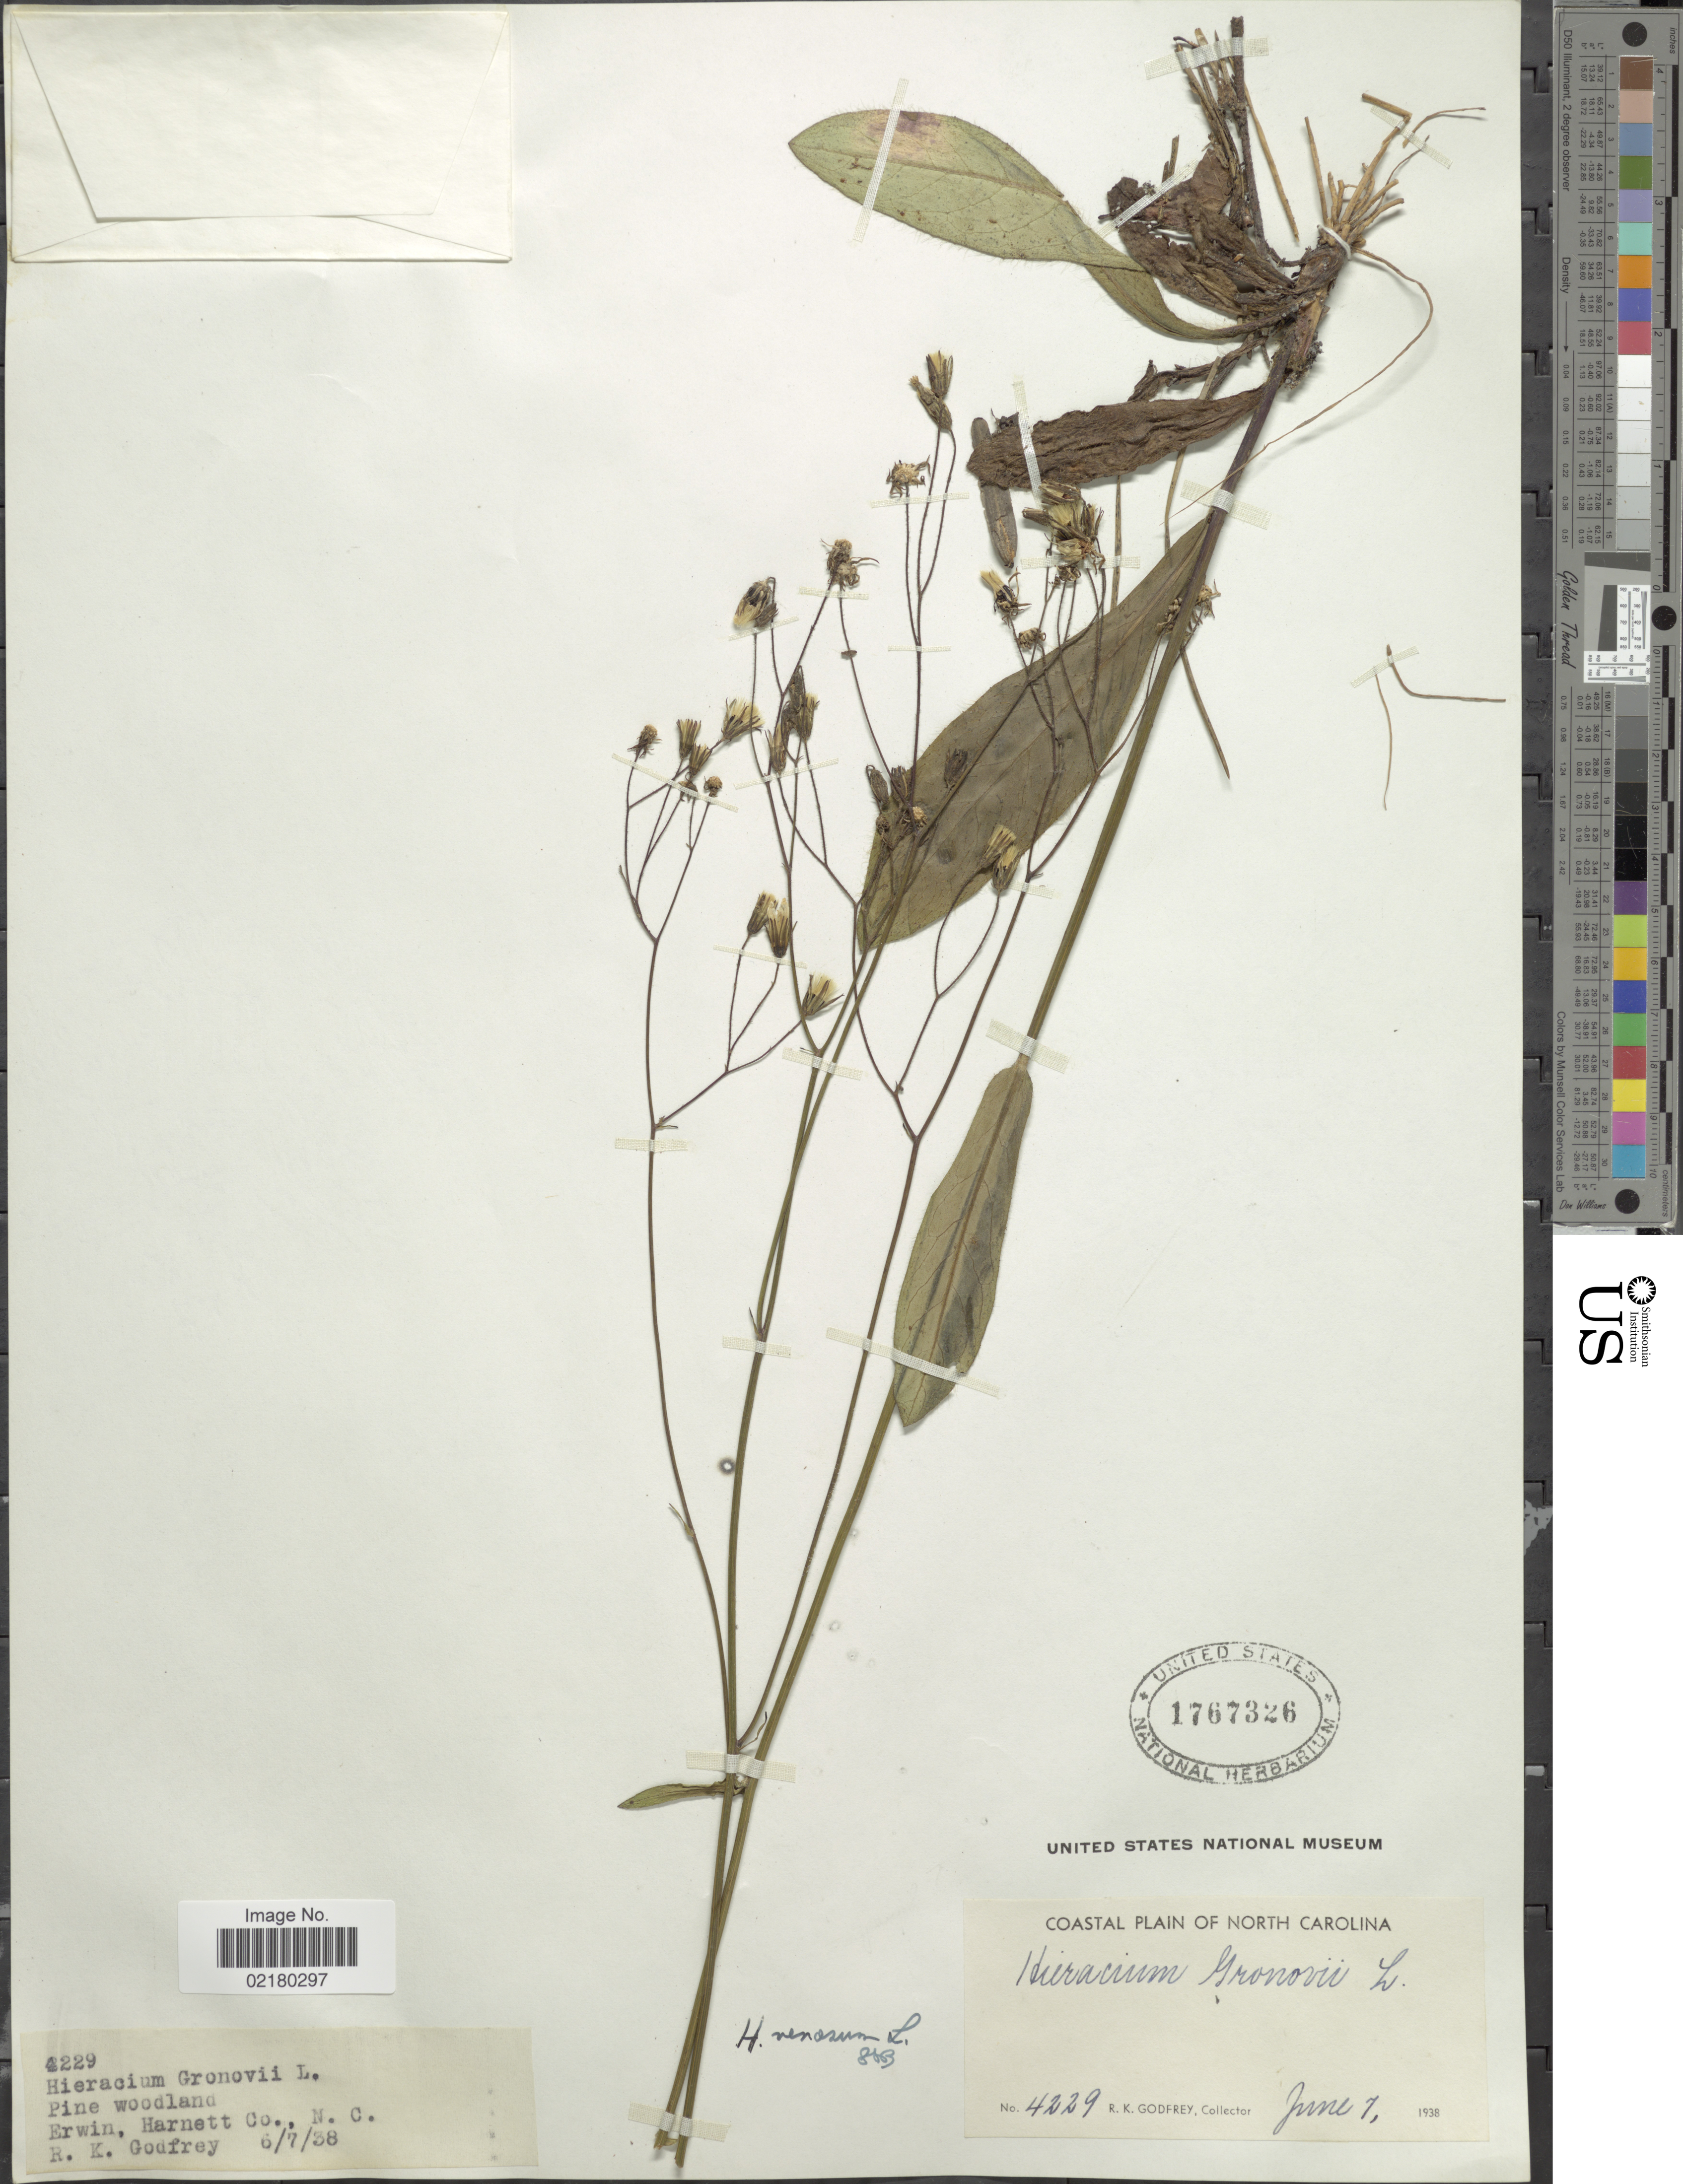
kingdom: Plantae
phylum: Tracheophyta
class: Magnoliopsida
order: Asterales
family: Asteraceae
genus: Hieracium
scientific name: Hieracium gronovii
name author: L.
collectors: R. K. Godfrey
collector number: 4229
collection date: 1938-06-07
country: United States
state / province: North Carolina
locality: Pine woodland Erwin, Harnett Co.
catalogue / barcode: US 1767326